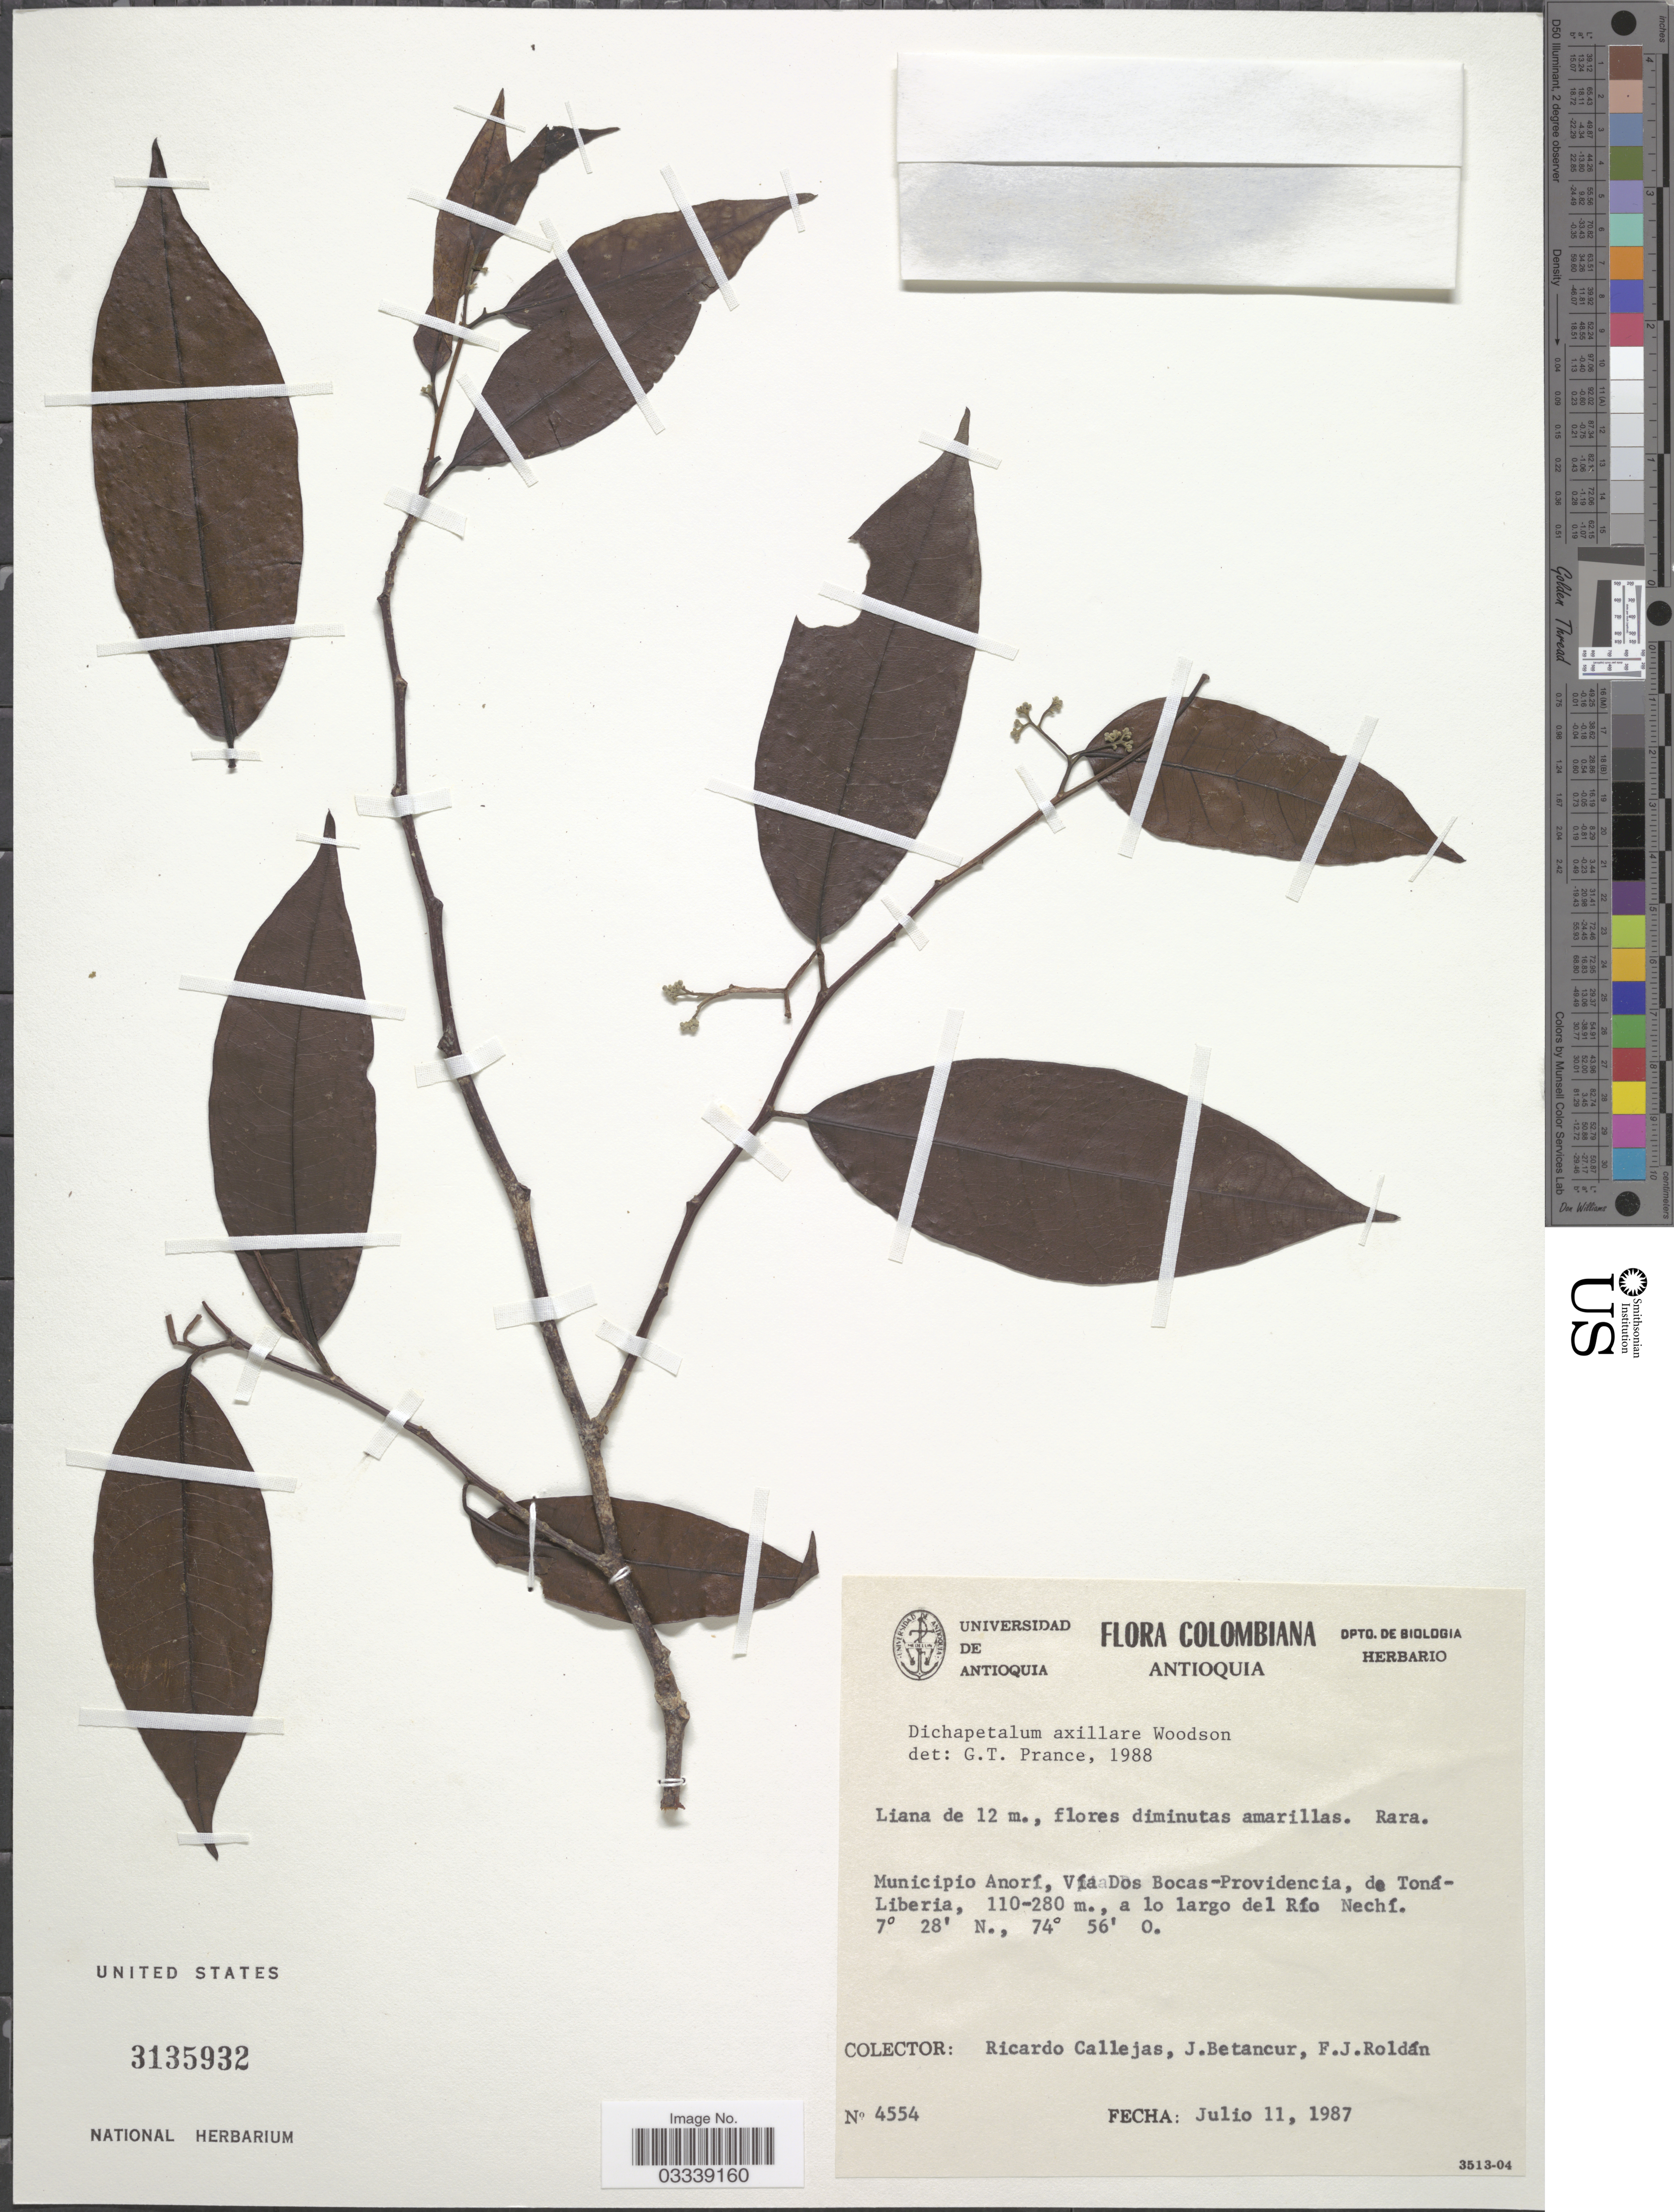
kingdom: Plantae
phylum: Tracheophyta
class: Magnoliopsida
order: Malpighiales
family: Dichapetalaceae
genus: Dichapetalum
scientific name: Dichapetalum axillare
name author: Woodson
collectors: R. Callejas, J. Betancur & F. J. Roldán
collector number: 4554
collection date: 1987-07-11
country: Colombia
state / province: Antioquia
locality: Municipio Anorí, Vía Dos Bocas-providencia, de Toná-Liberia., a lo largo del Río Nechí.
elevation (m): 110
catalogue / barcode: US 3135932